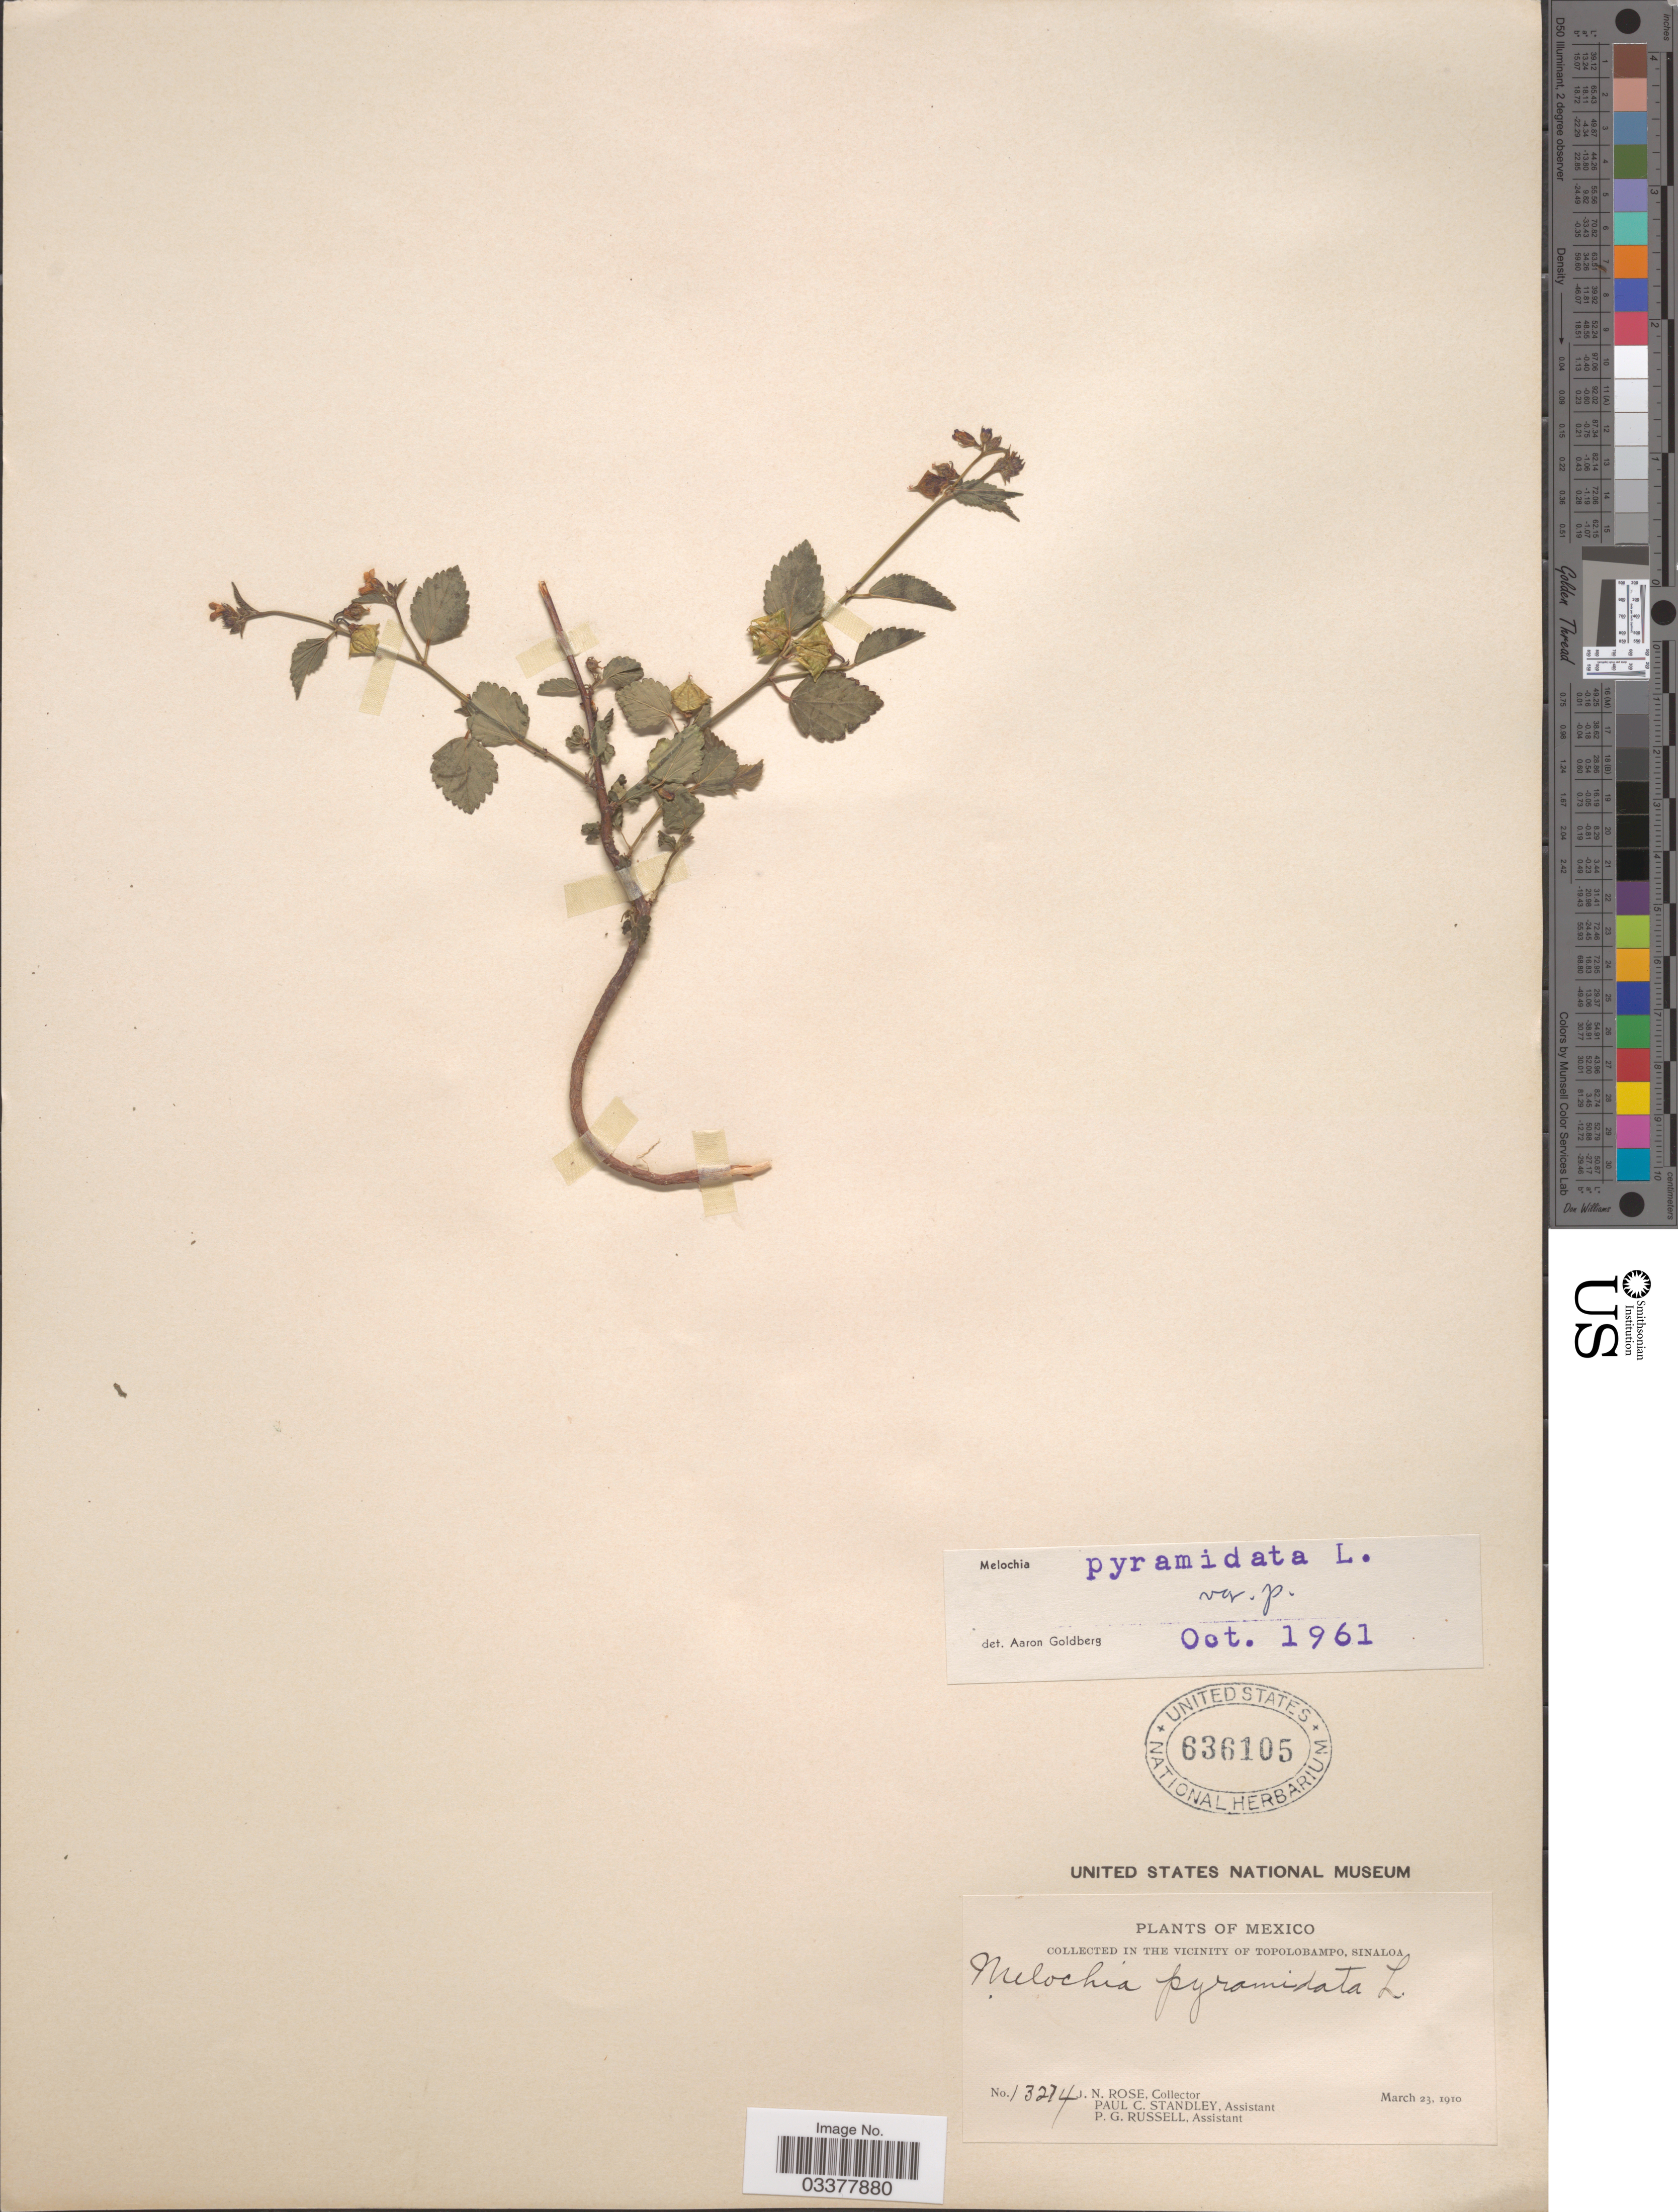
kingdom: Plantae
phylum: Tracheophyta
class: Magnoliopsida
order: Malvales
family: Malvaceae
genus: Melochia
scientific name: Melochia pyramidata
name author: L.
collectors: J. N. Rose, P. C. Standley & P. G. Russell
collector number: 13274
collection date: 1910-03-23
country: Mexico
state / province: Sinaloa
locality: In the vicinity of Topolobampo.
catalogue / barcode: US 636105